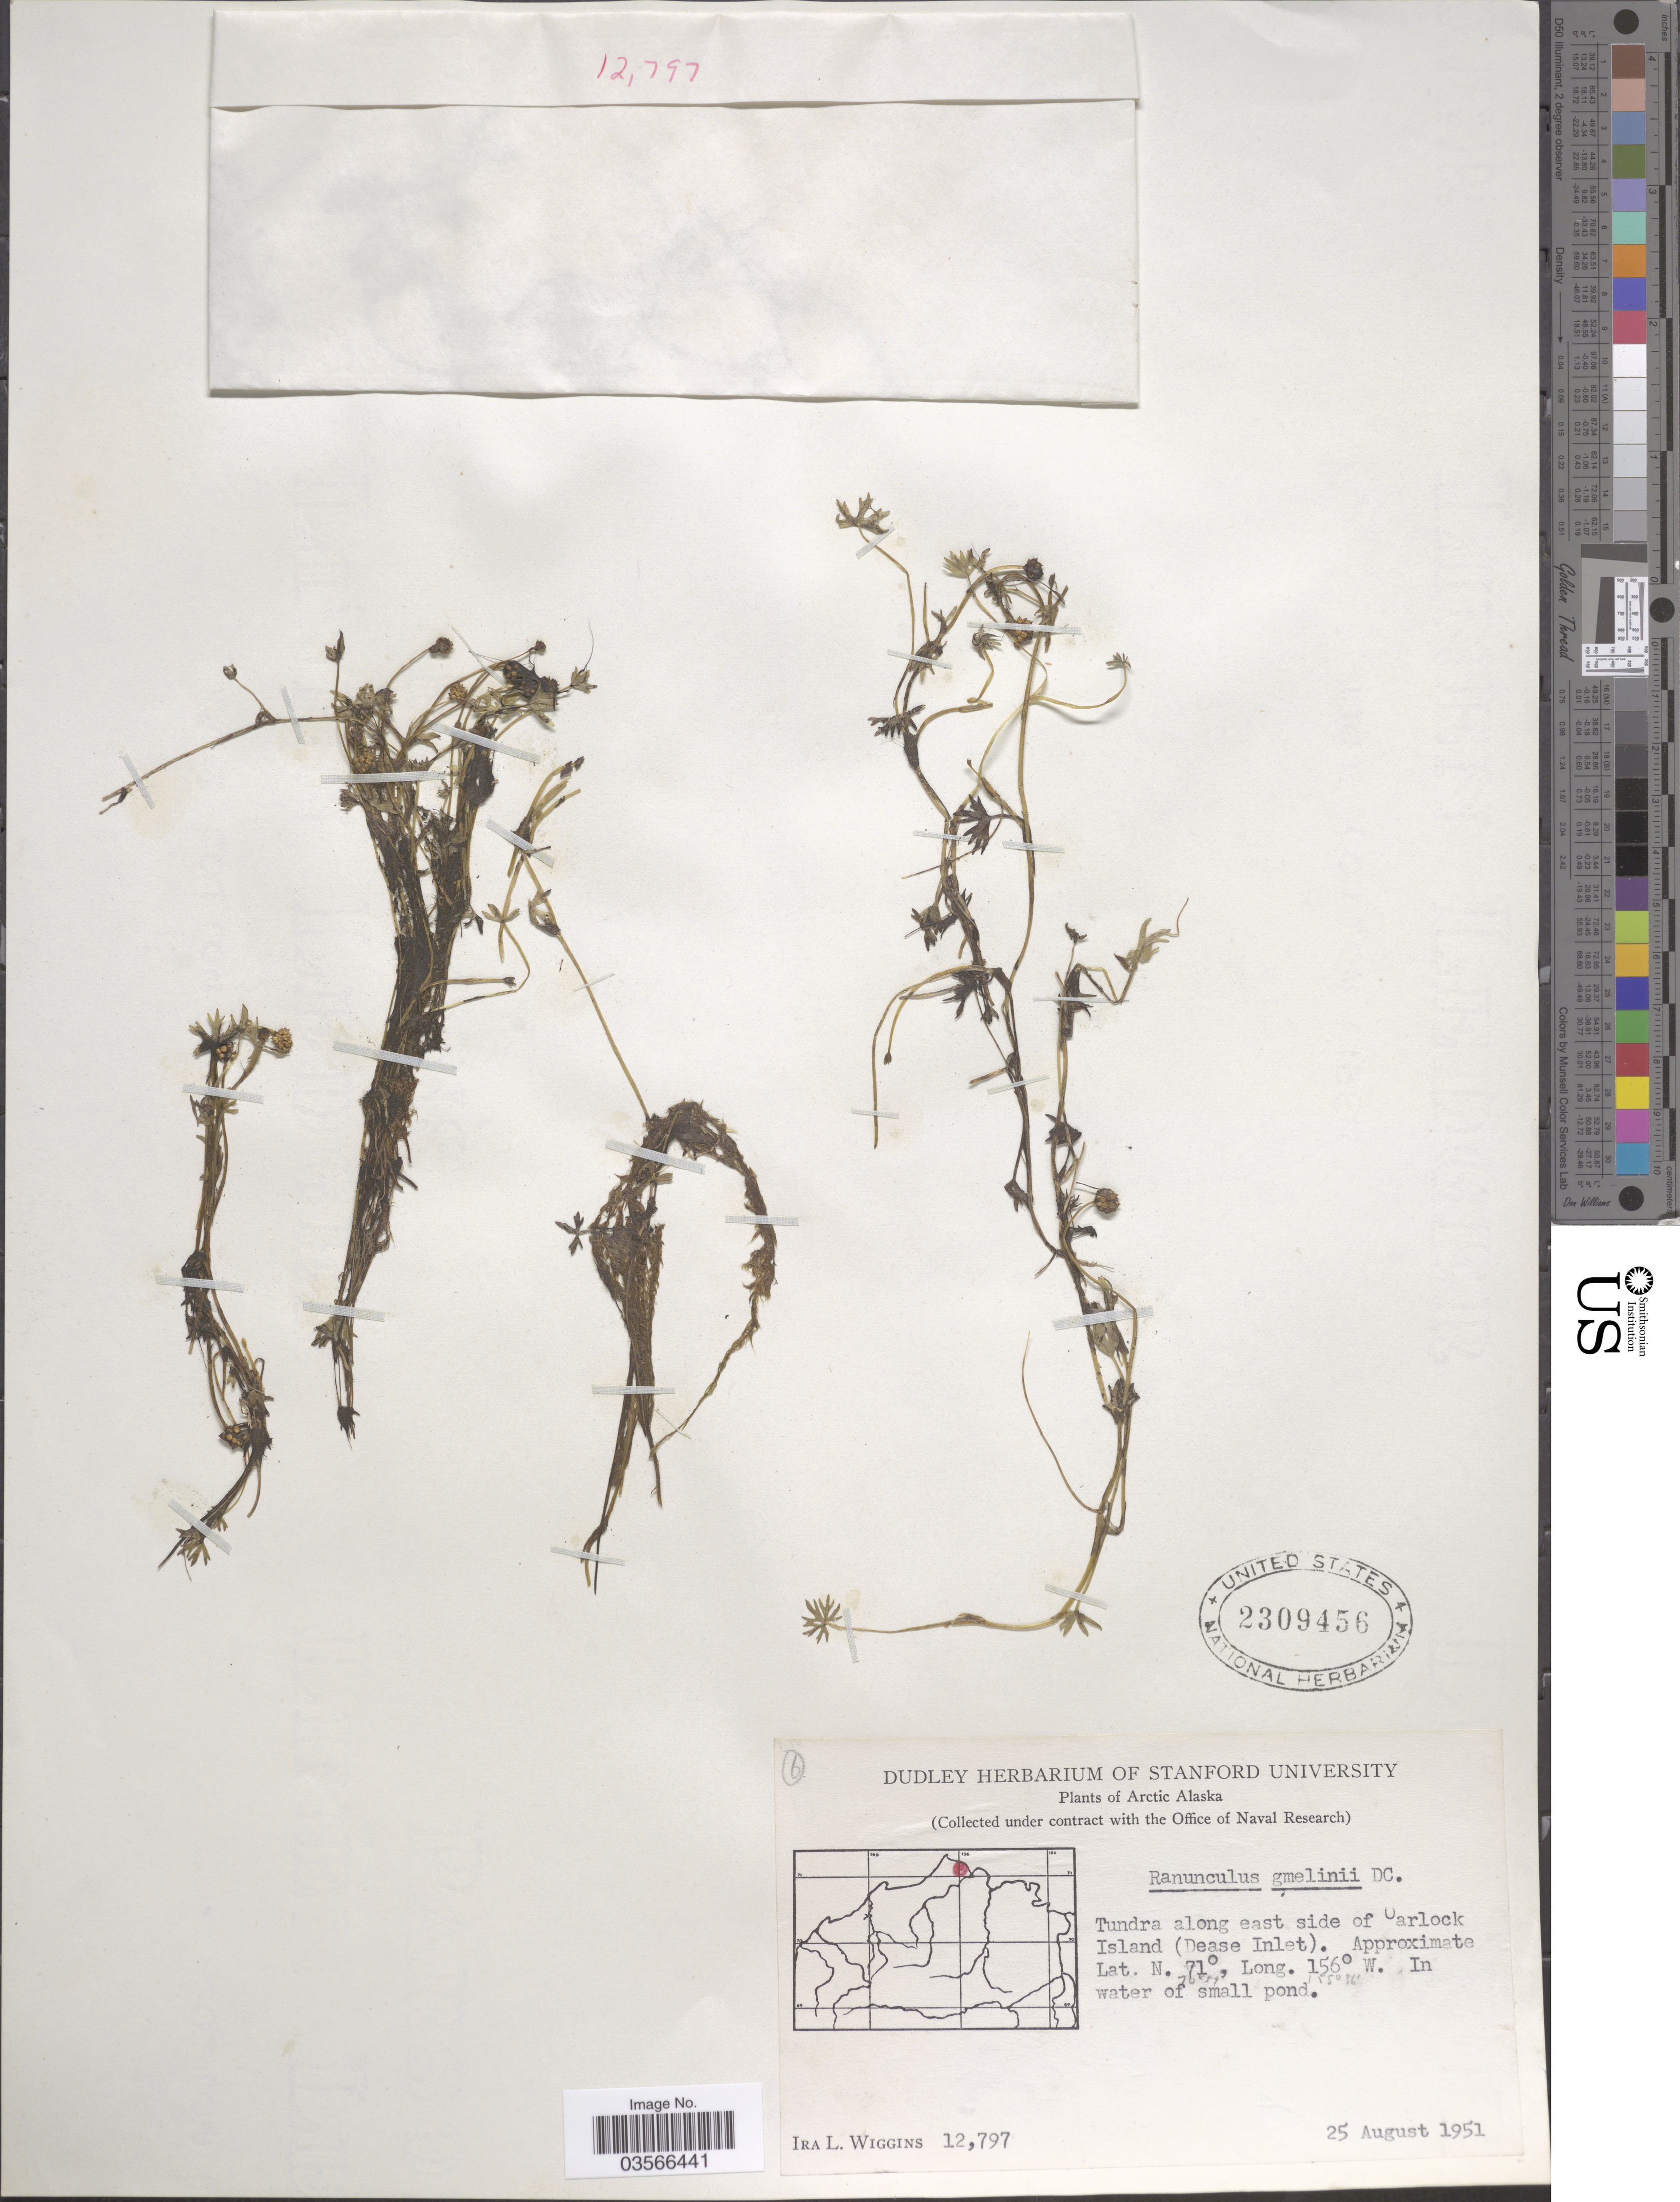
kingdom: Plantae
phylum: Tracheophyta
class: Magnoliopsida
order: Ranunculales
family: Ranunculaceae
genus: Ranunculus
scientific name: Ranunculus gmelinii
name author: DC.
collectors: I. L. Wiggins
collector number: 12797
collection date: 1951-08-25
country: United States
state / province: Alaska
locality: Arctic Alaska. Tundra along east side of Oarlock Island (Dease Inlet).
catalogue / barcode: US 2309456